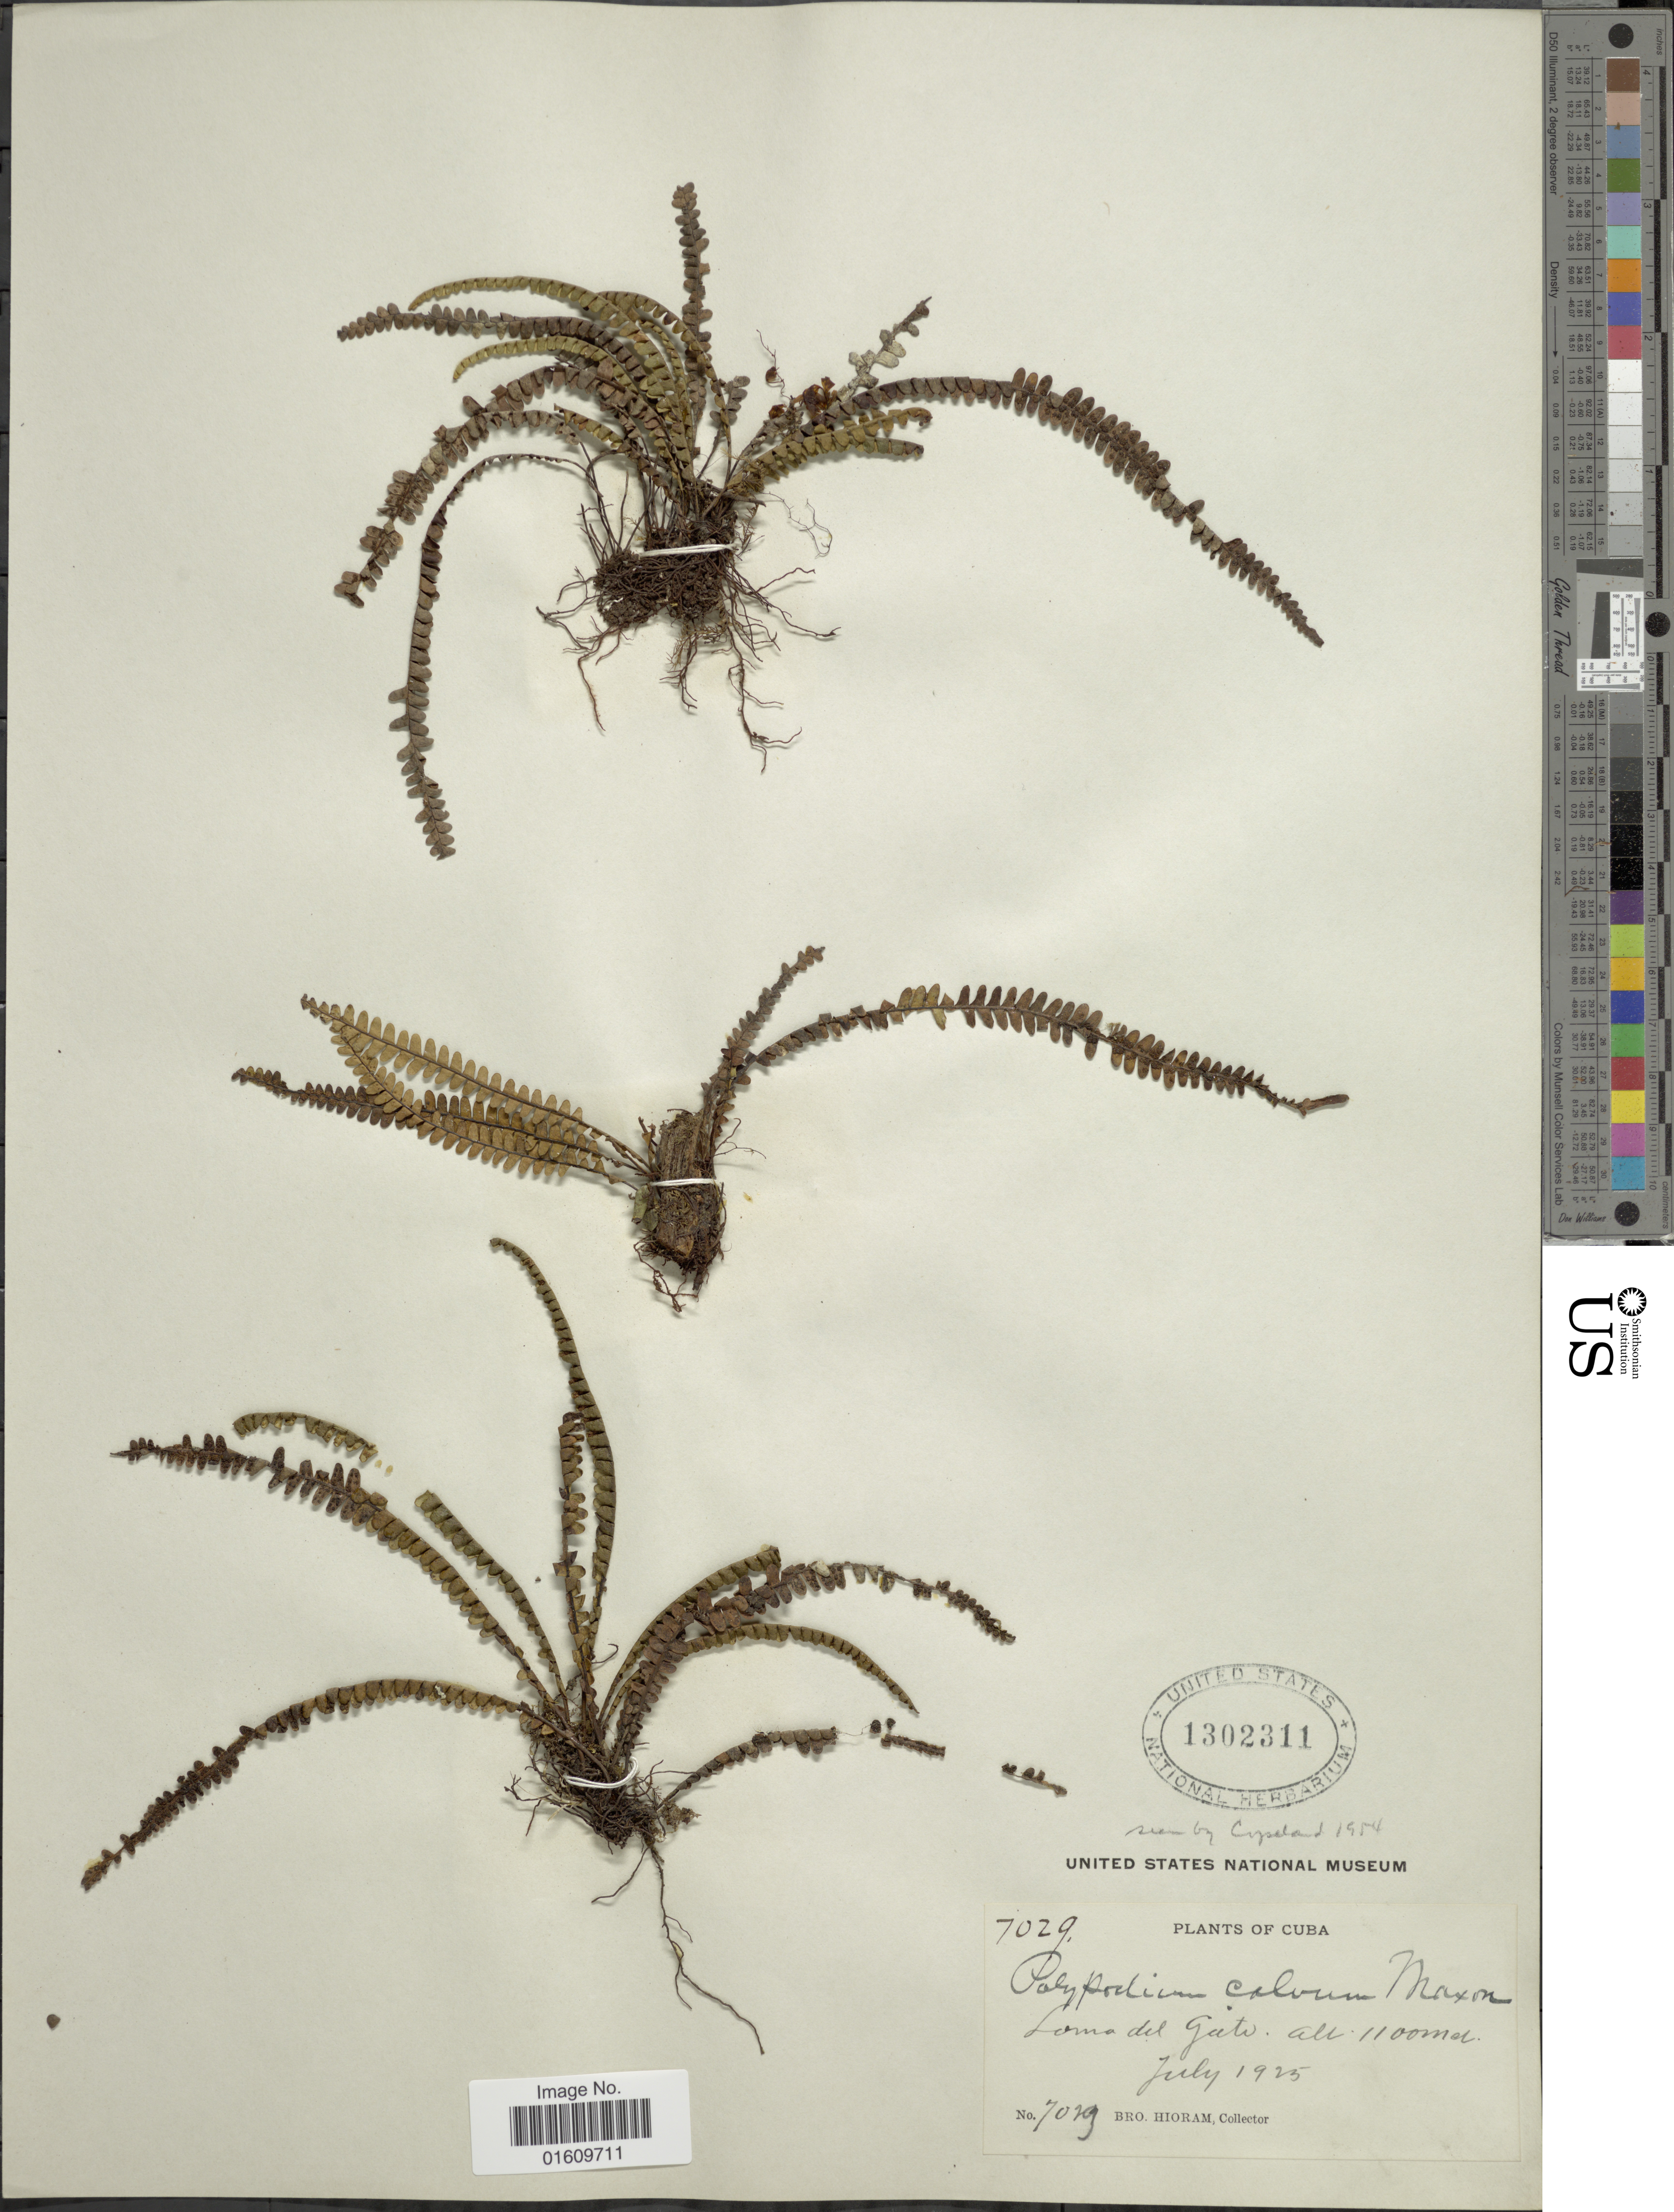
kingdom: Plantae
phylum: Tracheophyta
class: Polypodiopsida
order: Polypodiales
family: Polypodiaceae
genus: Melpomene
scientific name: Melpomene melanosticta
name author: (Kunze) A.R. Sm. & R.C. Moran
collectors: Bro. Hioram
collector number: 7029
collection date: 1925-07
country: Cuba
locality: Loma del Gato.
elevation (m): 1100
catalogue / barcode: US 1302311